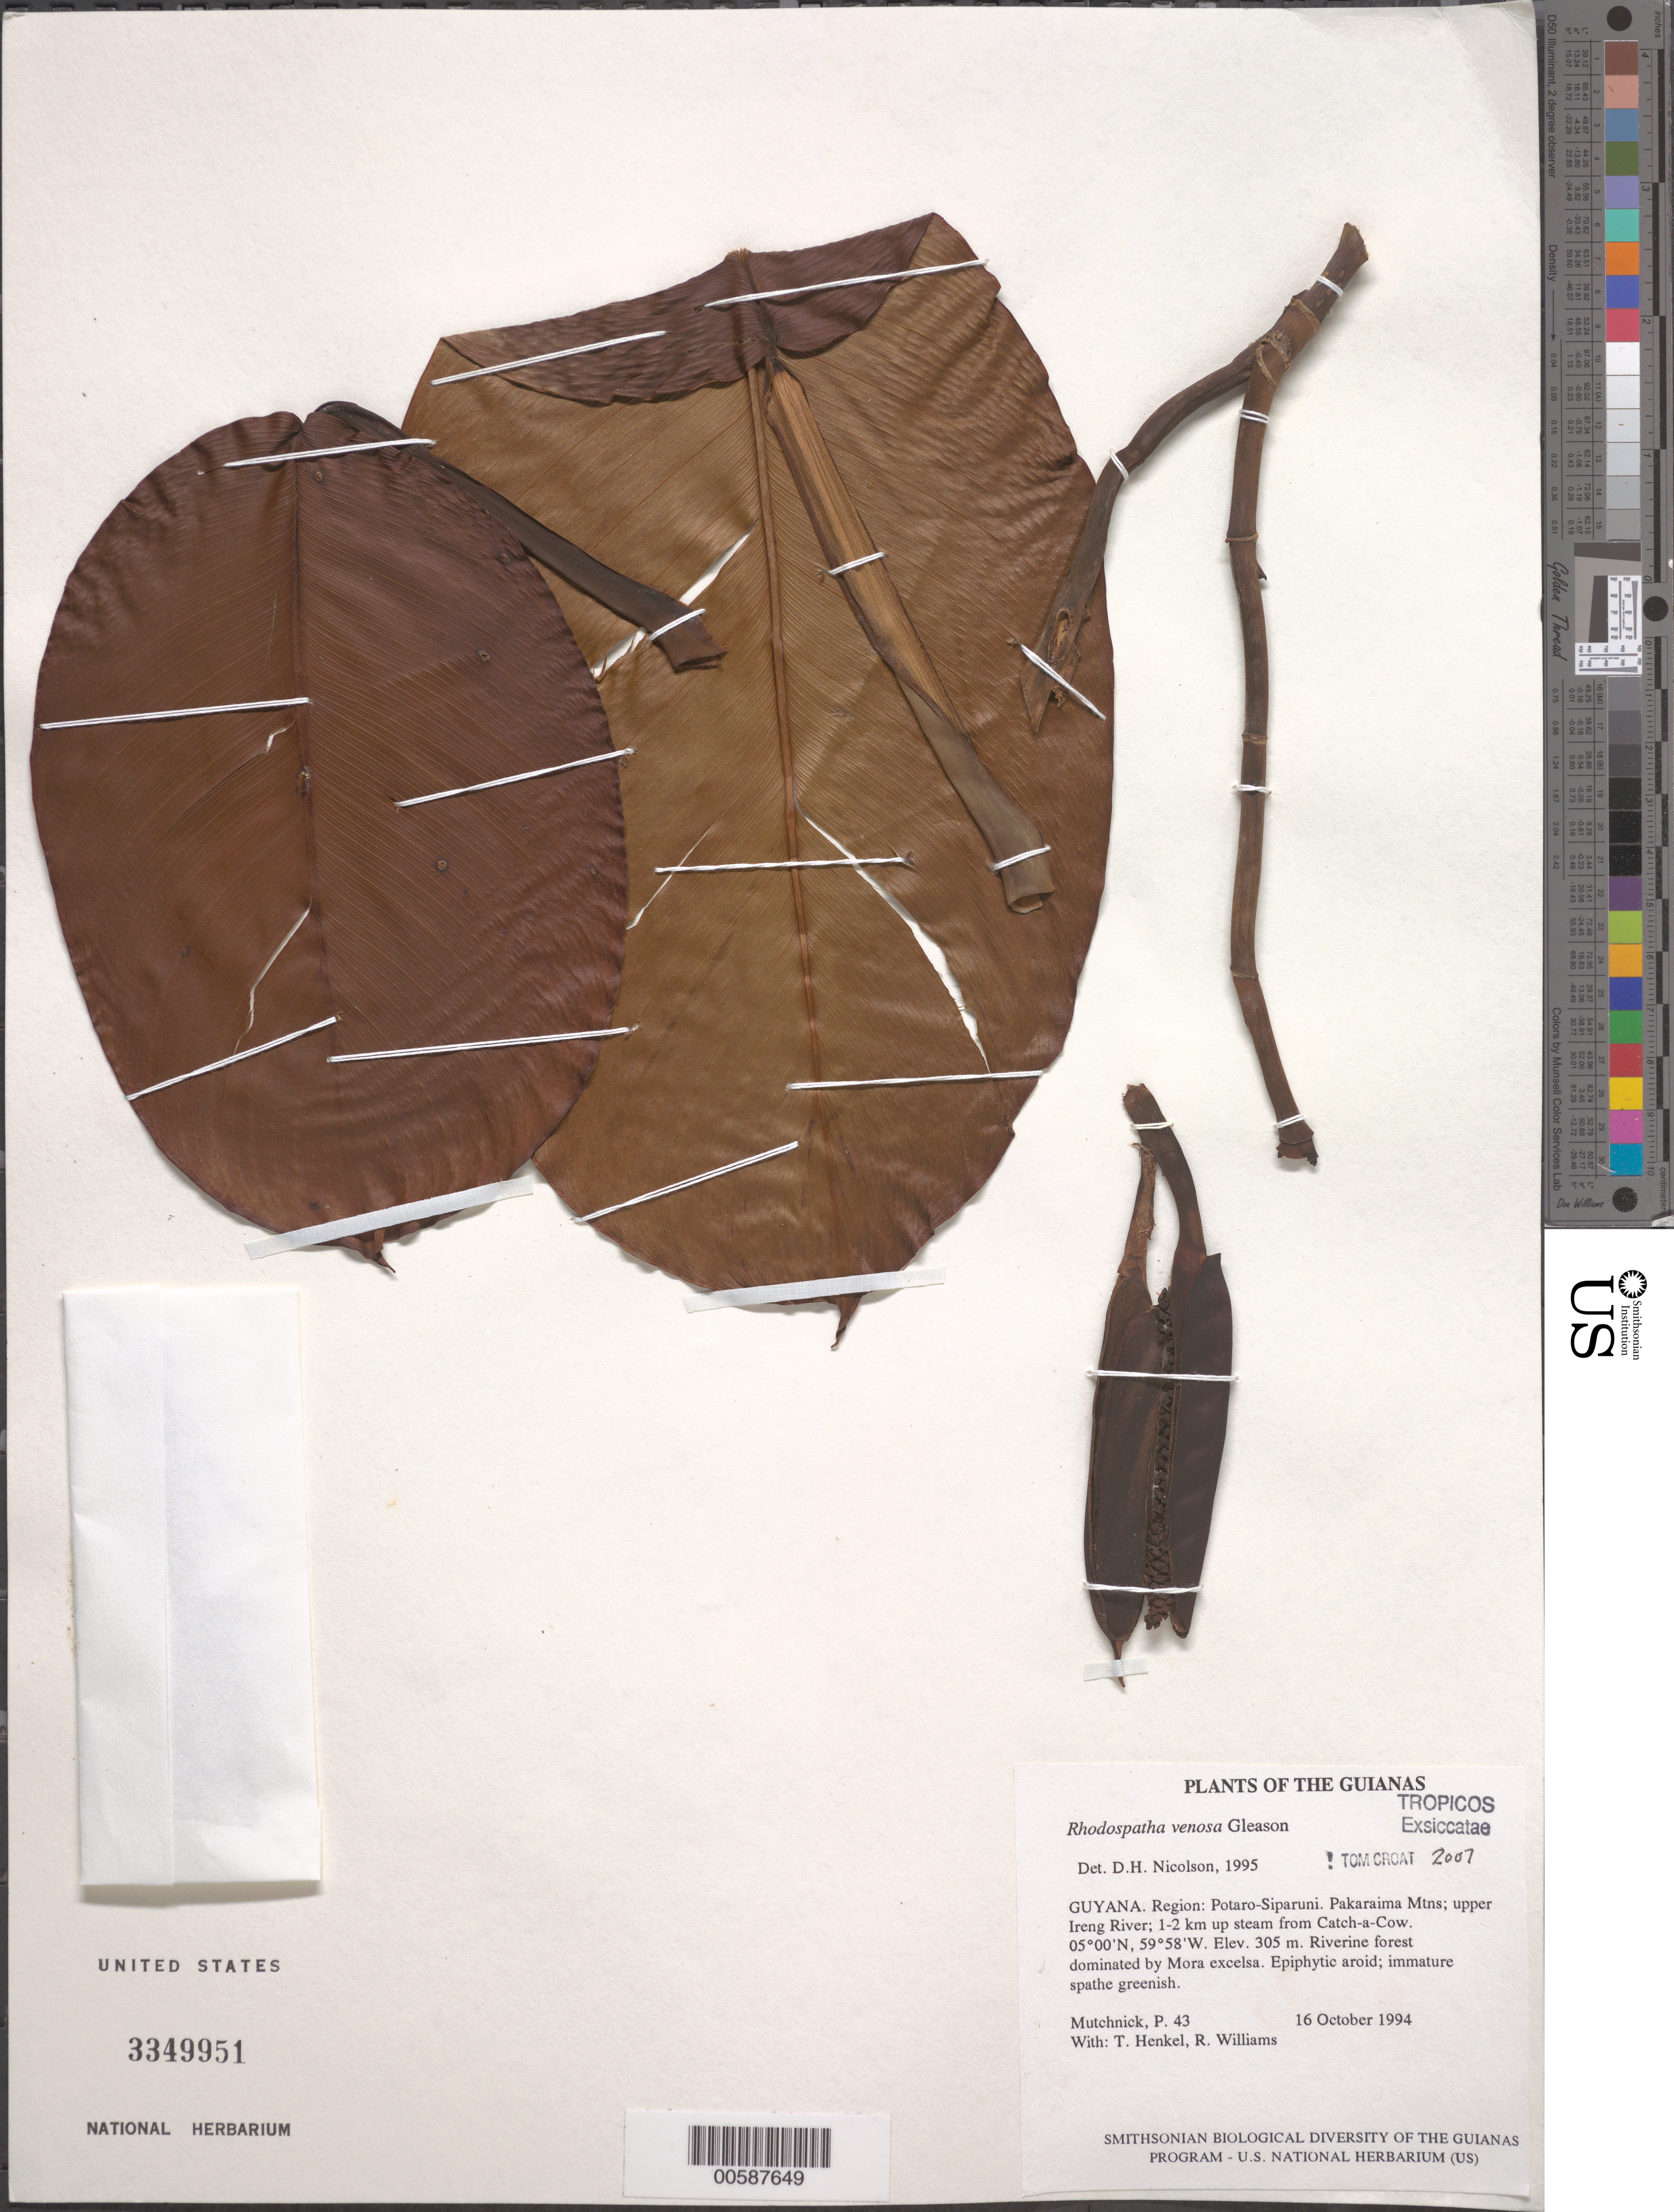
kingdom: Plantae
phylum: Tracheophyta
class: Liliopsida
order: Alismatales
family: Araceae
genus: Rhodospatha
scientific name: Rhodospatha venosa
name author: Gleason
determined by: Nicolson, Dan H.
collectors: P. Mutchnick, T. Henkel & R. Williams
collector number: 43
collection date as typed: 16 October 1994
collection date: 1994-10-16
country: Guyana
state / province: Potaro-Siparuni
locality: Pakaraima Mtns; upper Ireng River; 1-2 km up stream from Catch-a-Cow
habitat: Riverine forest dominated by Mora excelsa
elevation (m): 305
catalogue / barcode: US 3349951